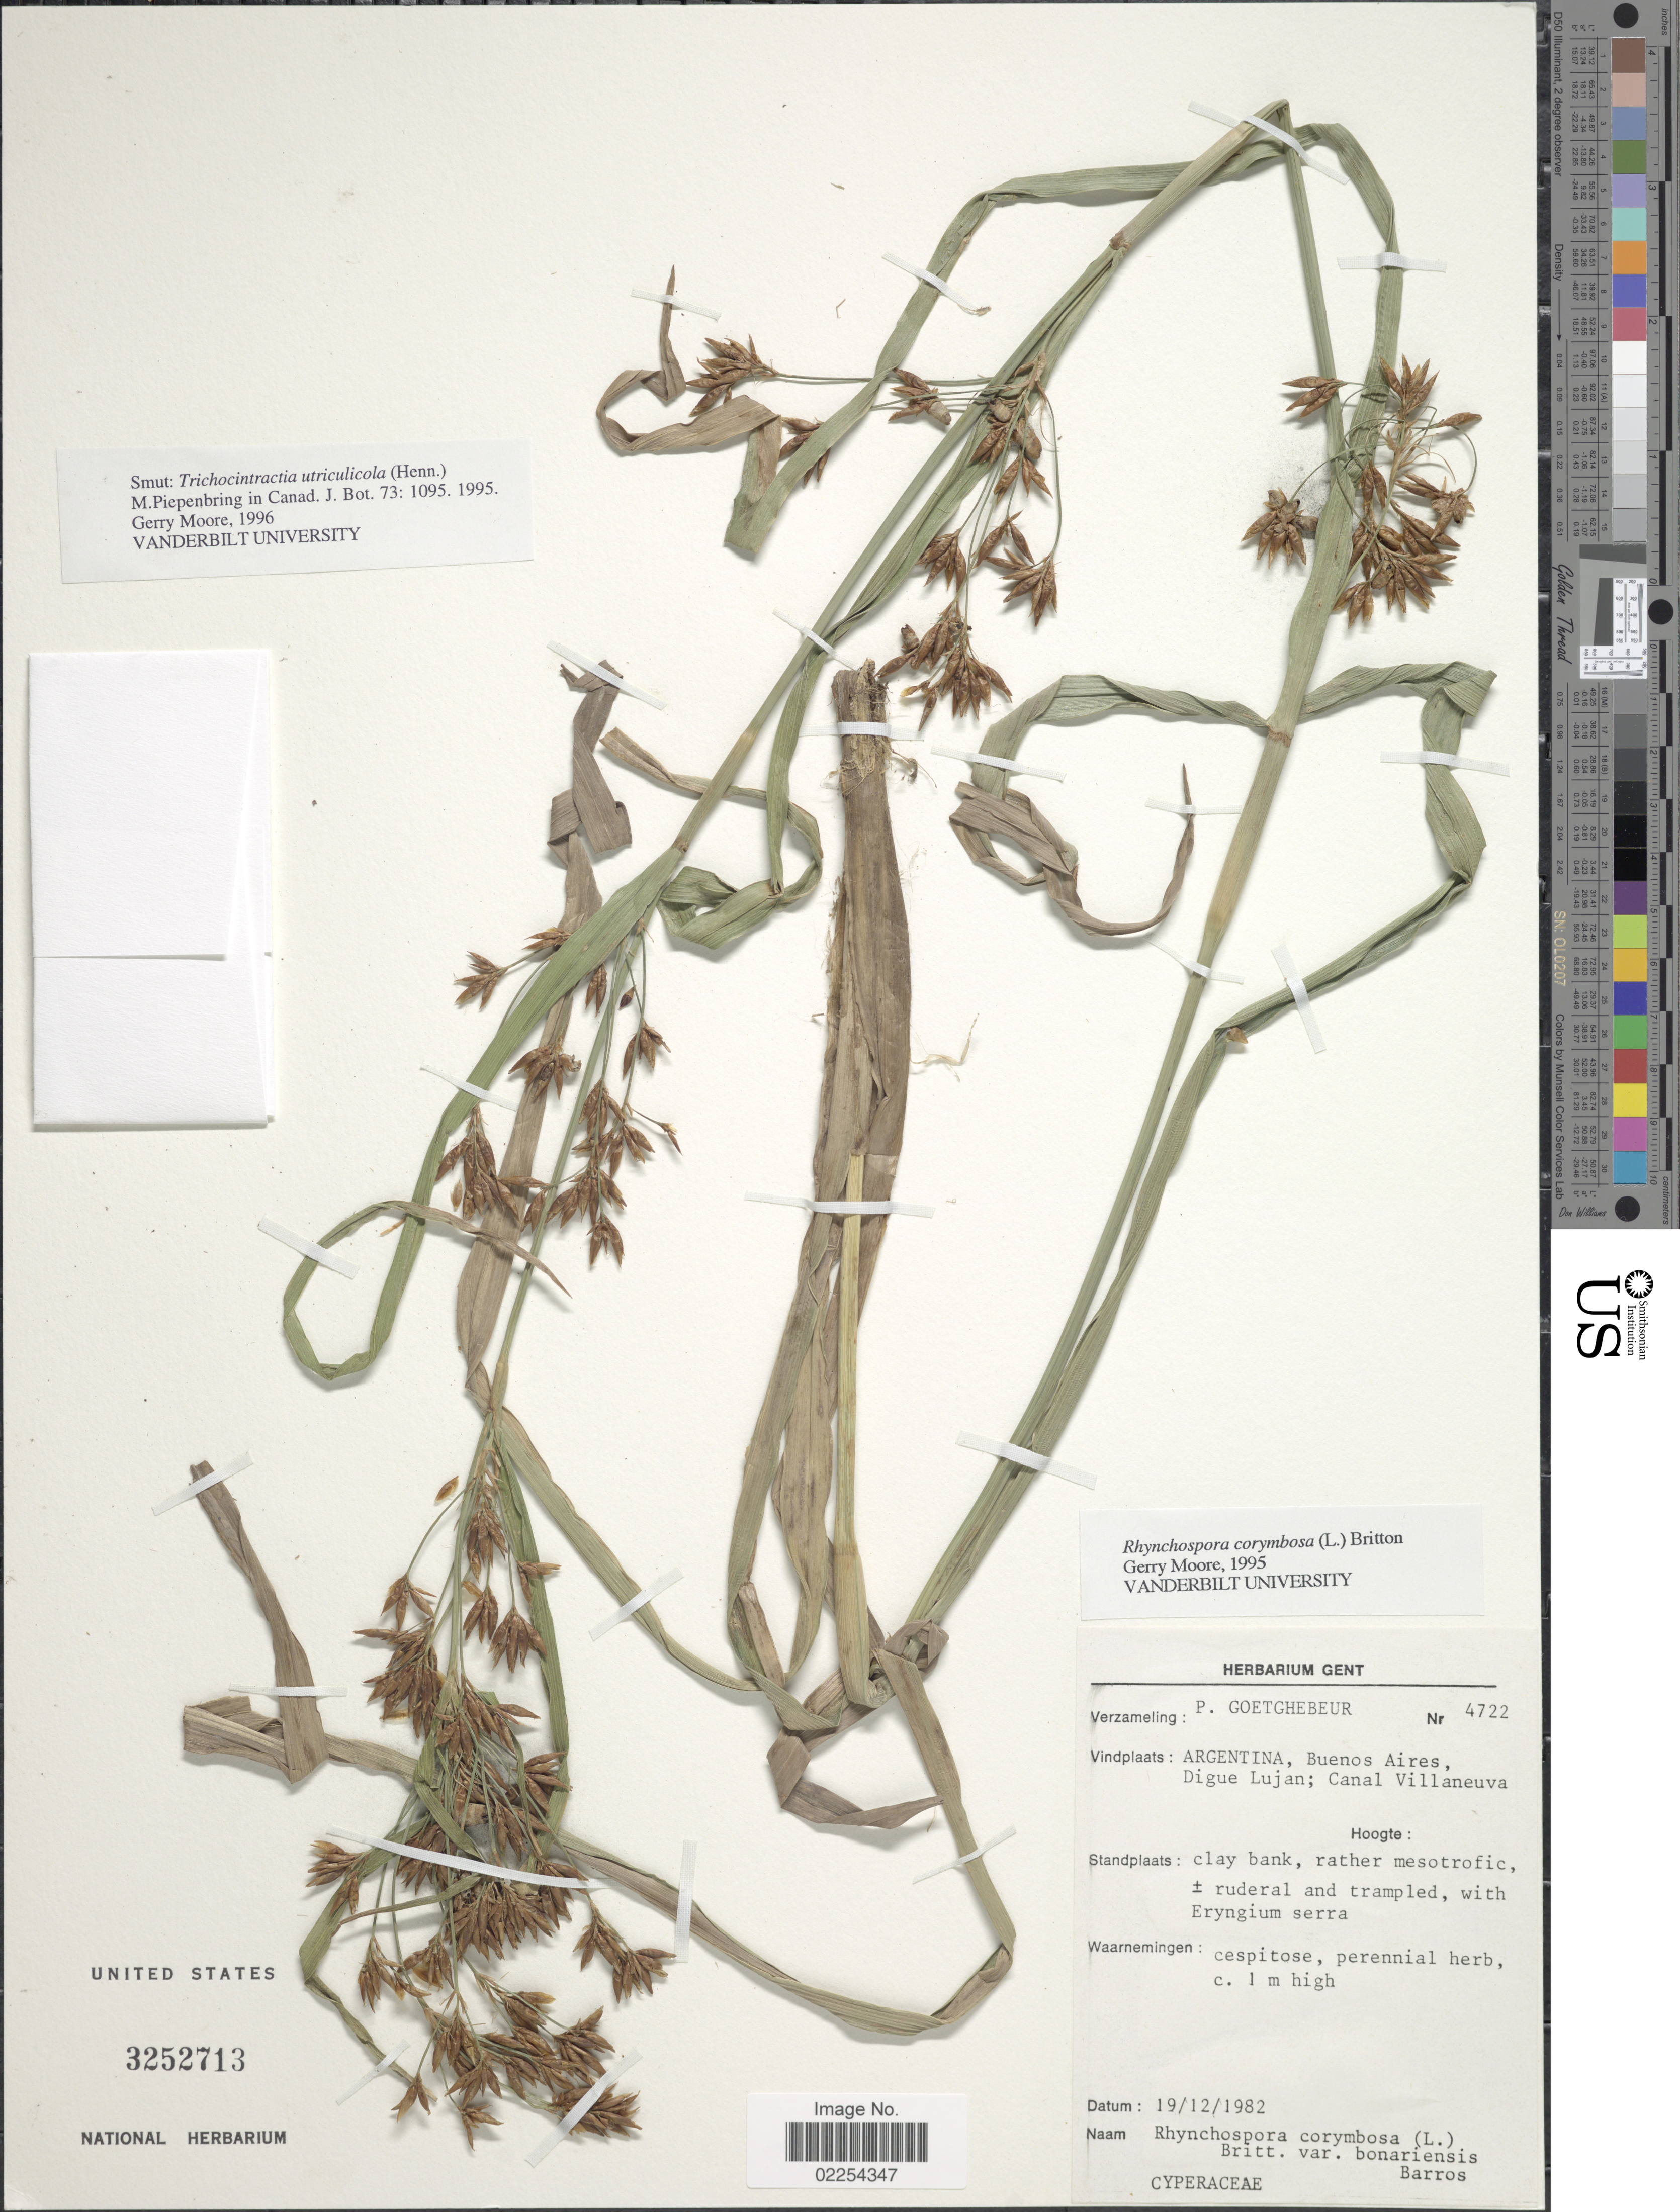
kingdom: Plantae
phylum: Tracheophyta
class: Liliopsida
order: Poales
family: Cyperaceae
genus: Rhynchospora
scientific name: Rhynchospora corymbosa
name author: (L.) Britton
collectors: P. Goetghebeur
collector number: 4722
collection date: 1982-12-19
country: Argentina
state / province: Buenos Aires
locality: Digue Lujan; Canal Villaneuva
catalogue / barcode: US 3252713